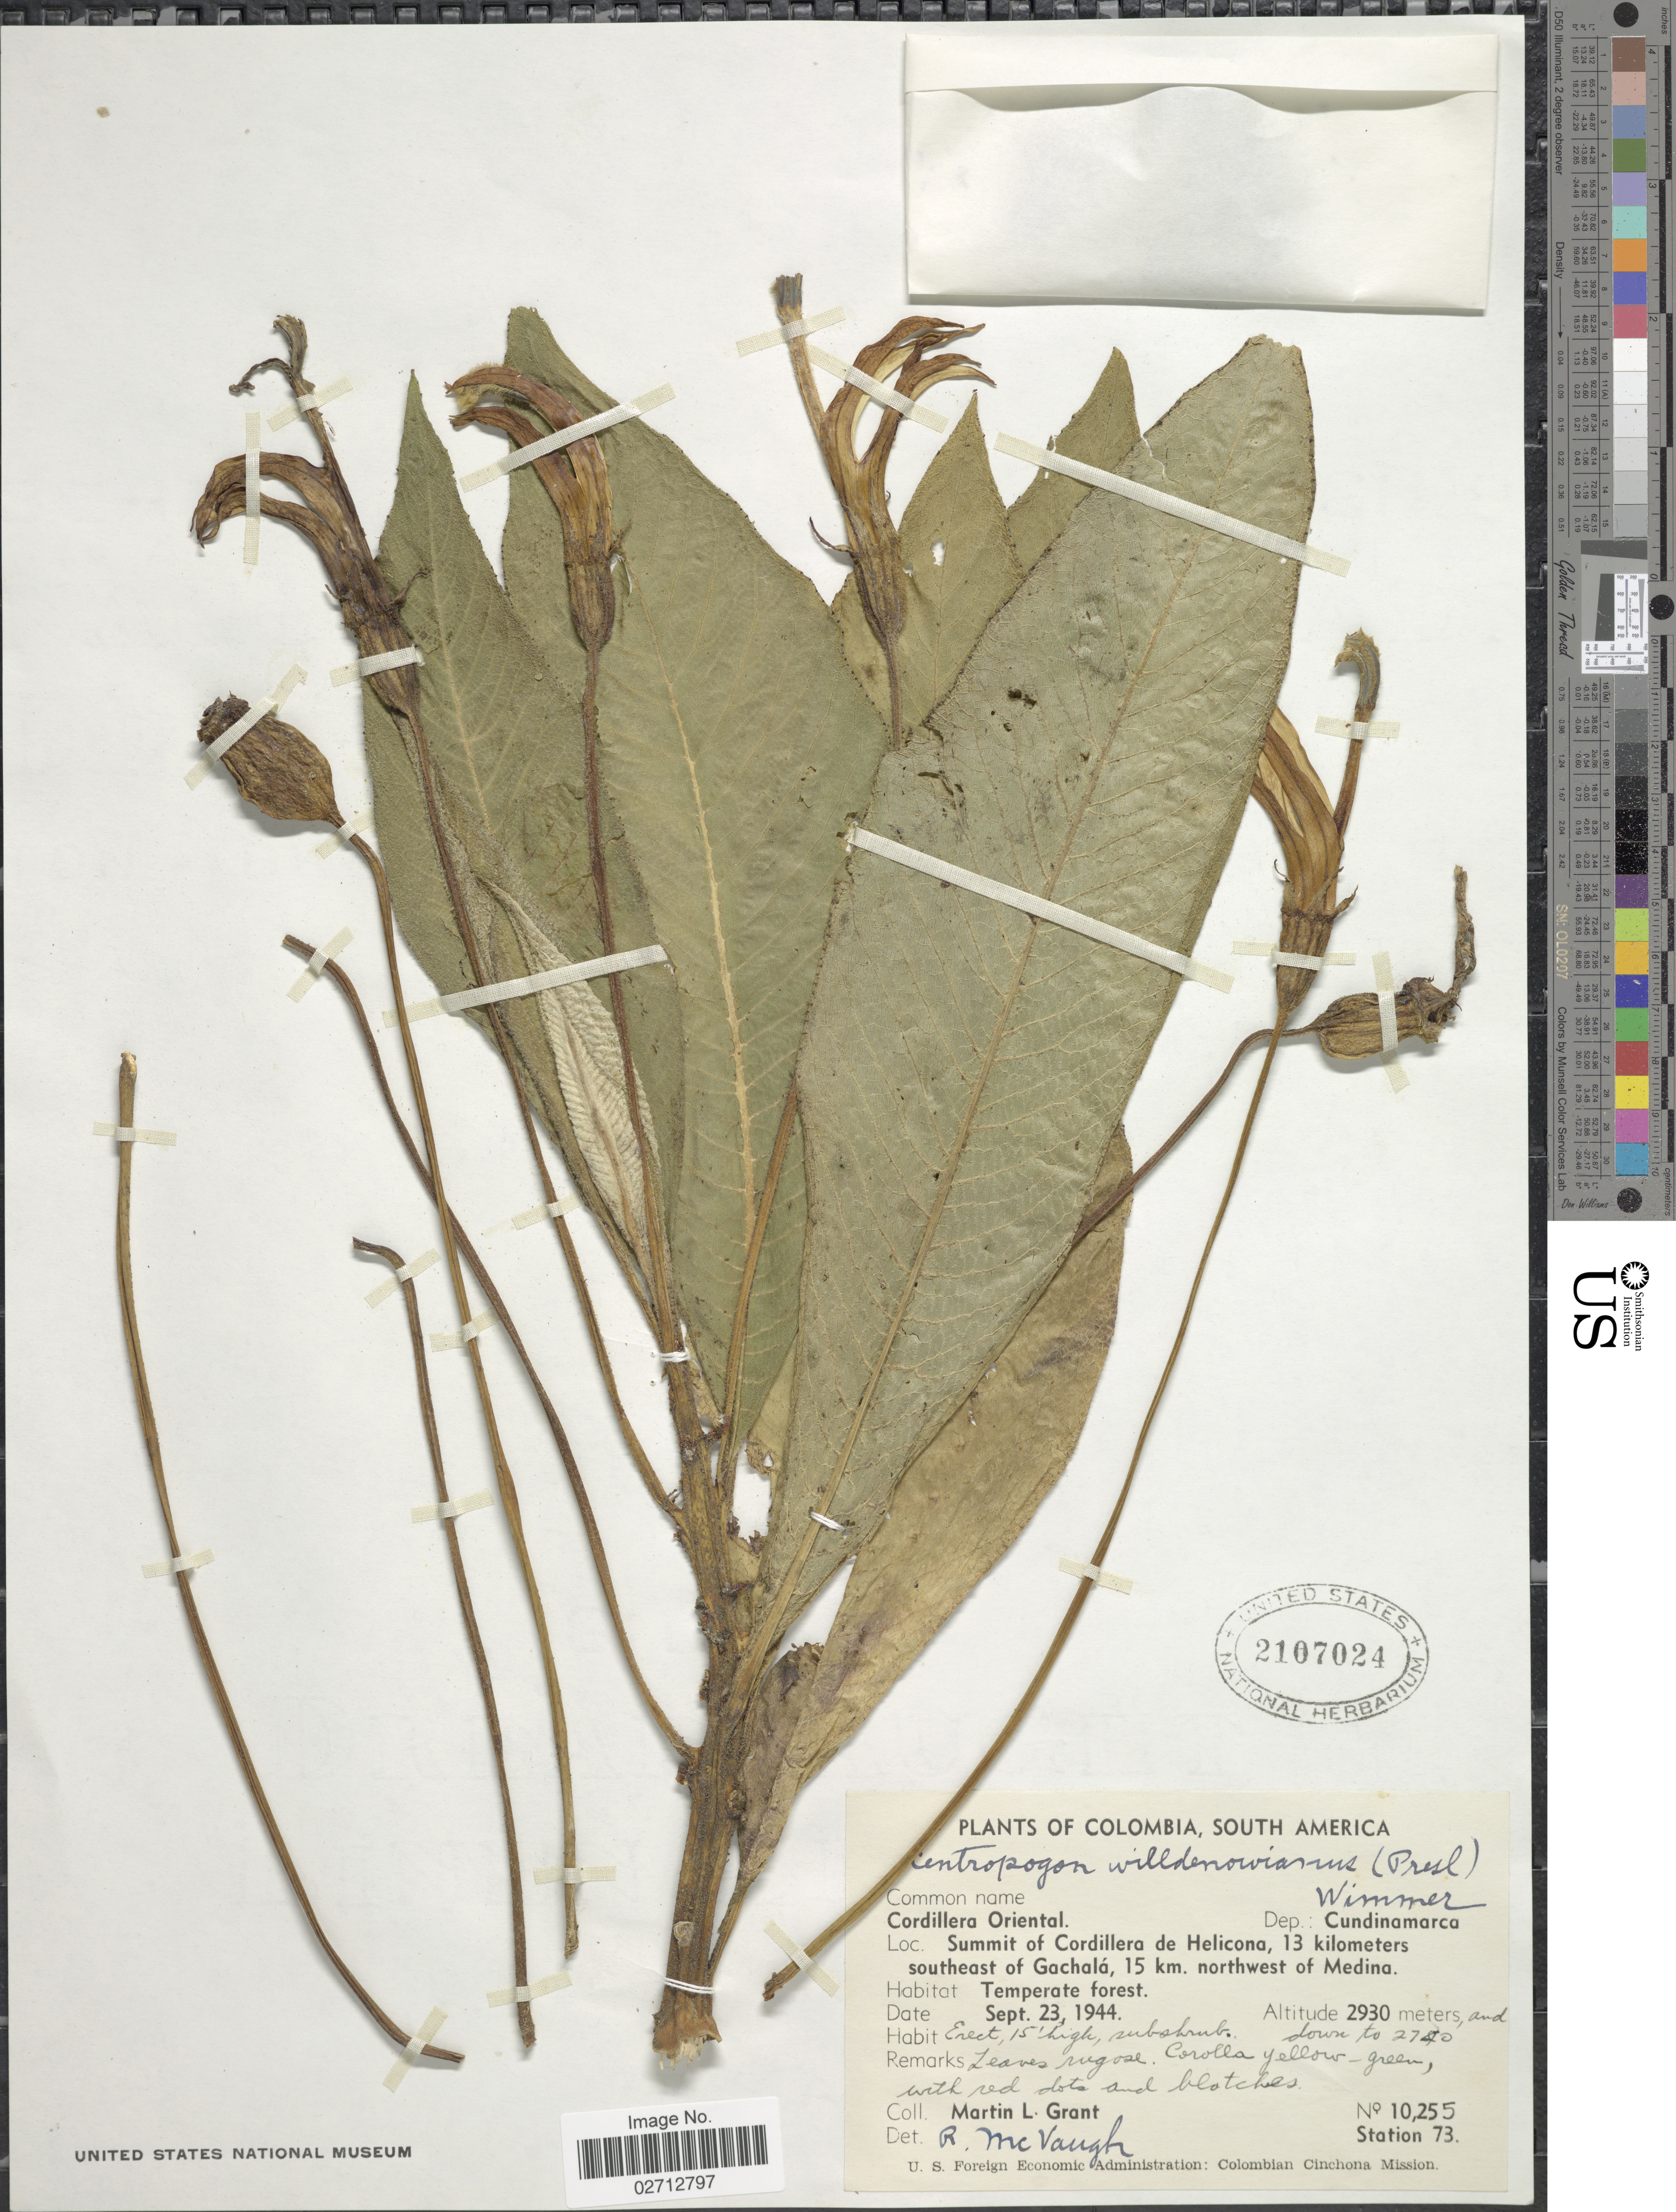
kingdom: Plantae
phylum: Tracheophyta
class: Magnoliopsida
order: Asterales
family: Campanulaceae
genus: Centropogon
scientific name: Centropogon willdenowianus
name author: (A. DC.) E. Wimm.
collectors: M. L. Grant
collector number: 10255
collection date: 1944-09-23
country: Colombia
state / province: Cundinamarca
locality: Cordillera Oriental. Summit of Cordillera de Helicona, 13 kilometers southeast of Gachala, 15 km. northwest of Medina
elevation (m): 2740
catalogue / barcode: US 2107024